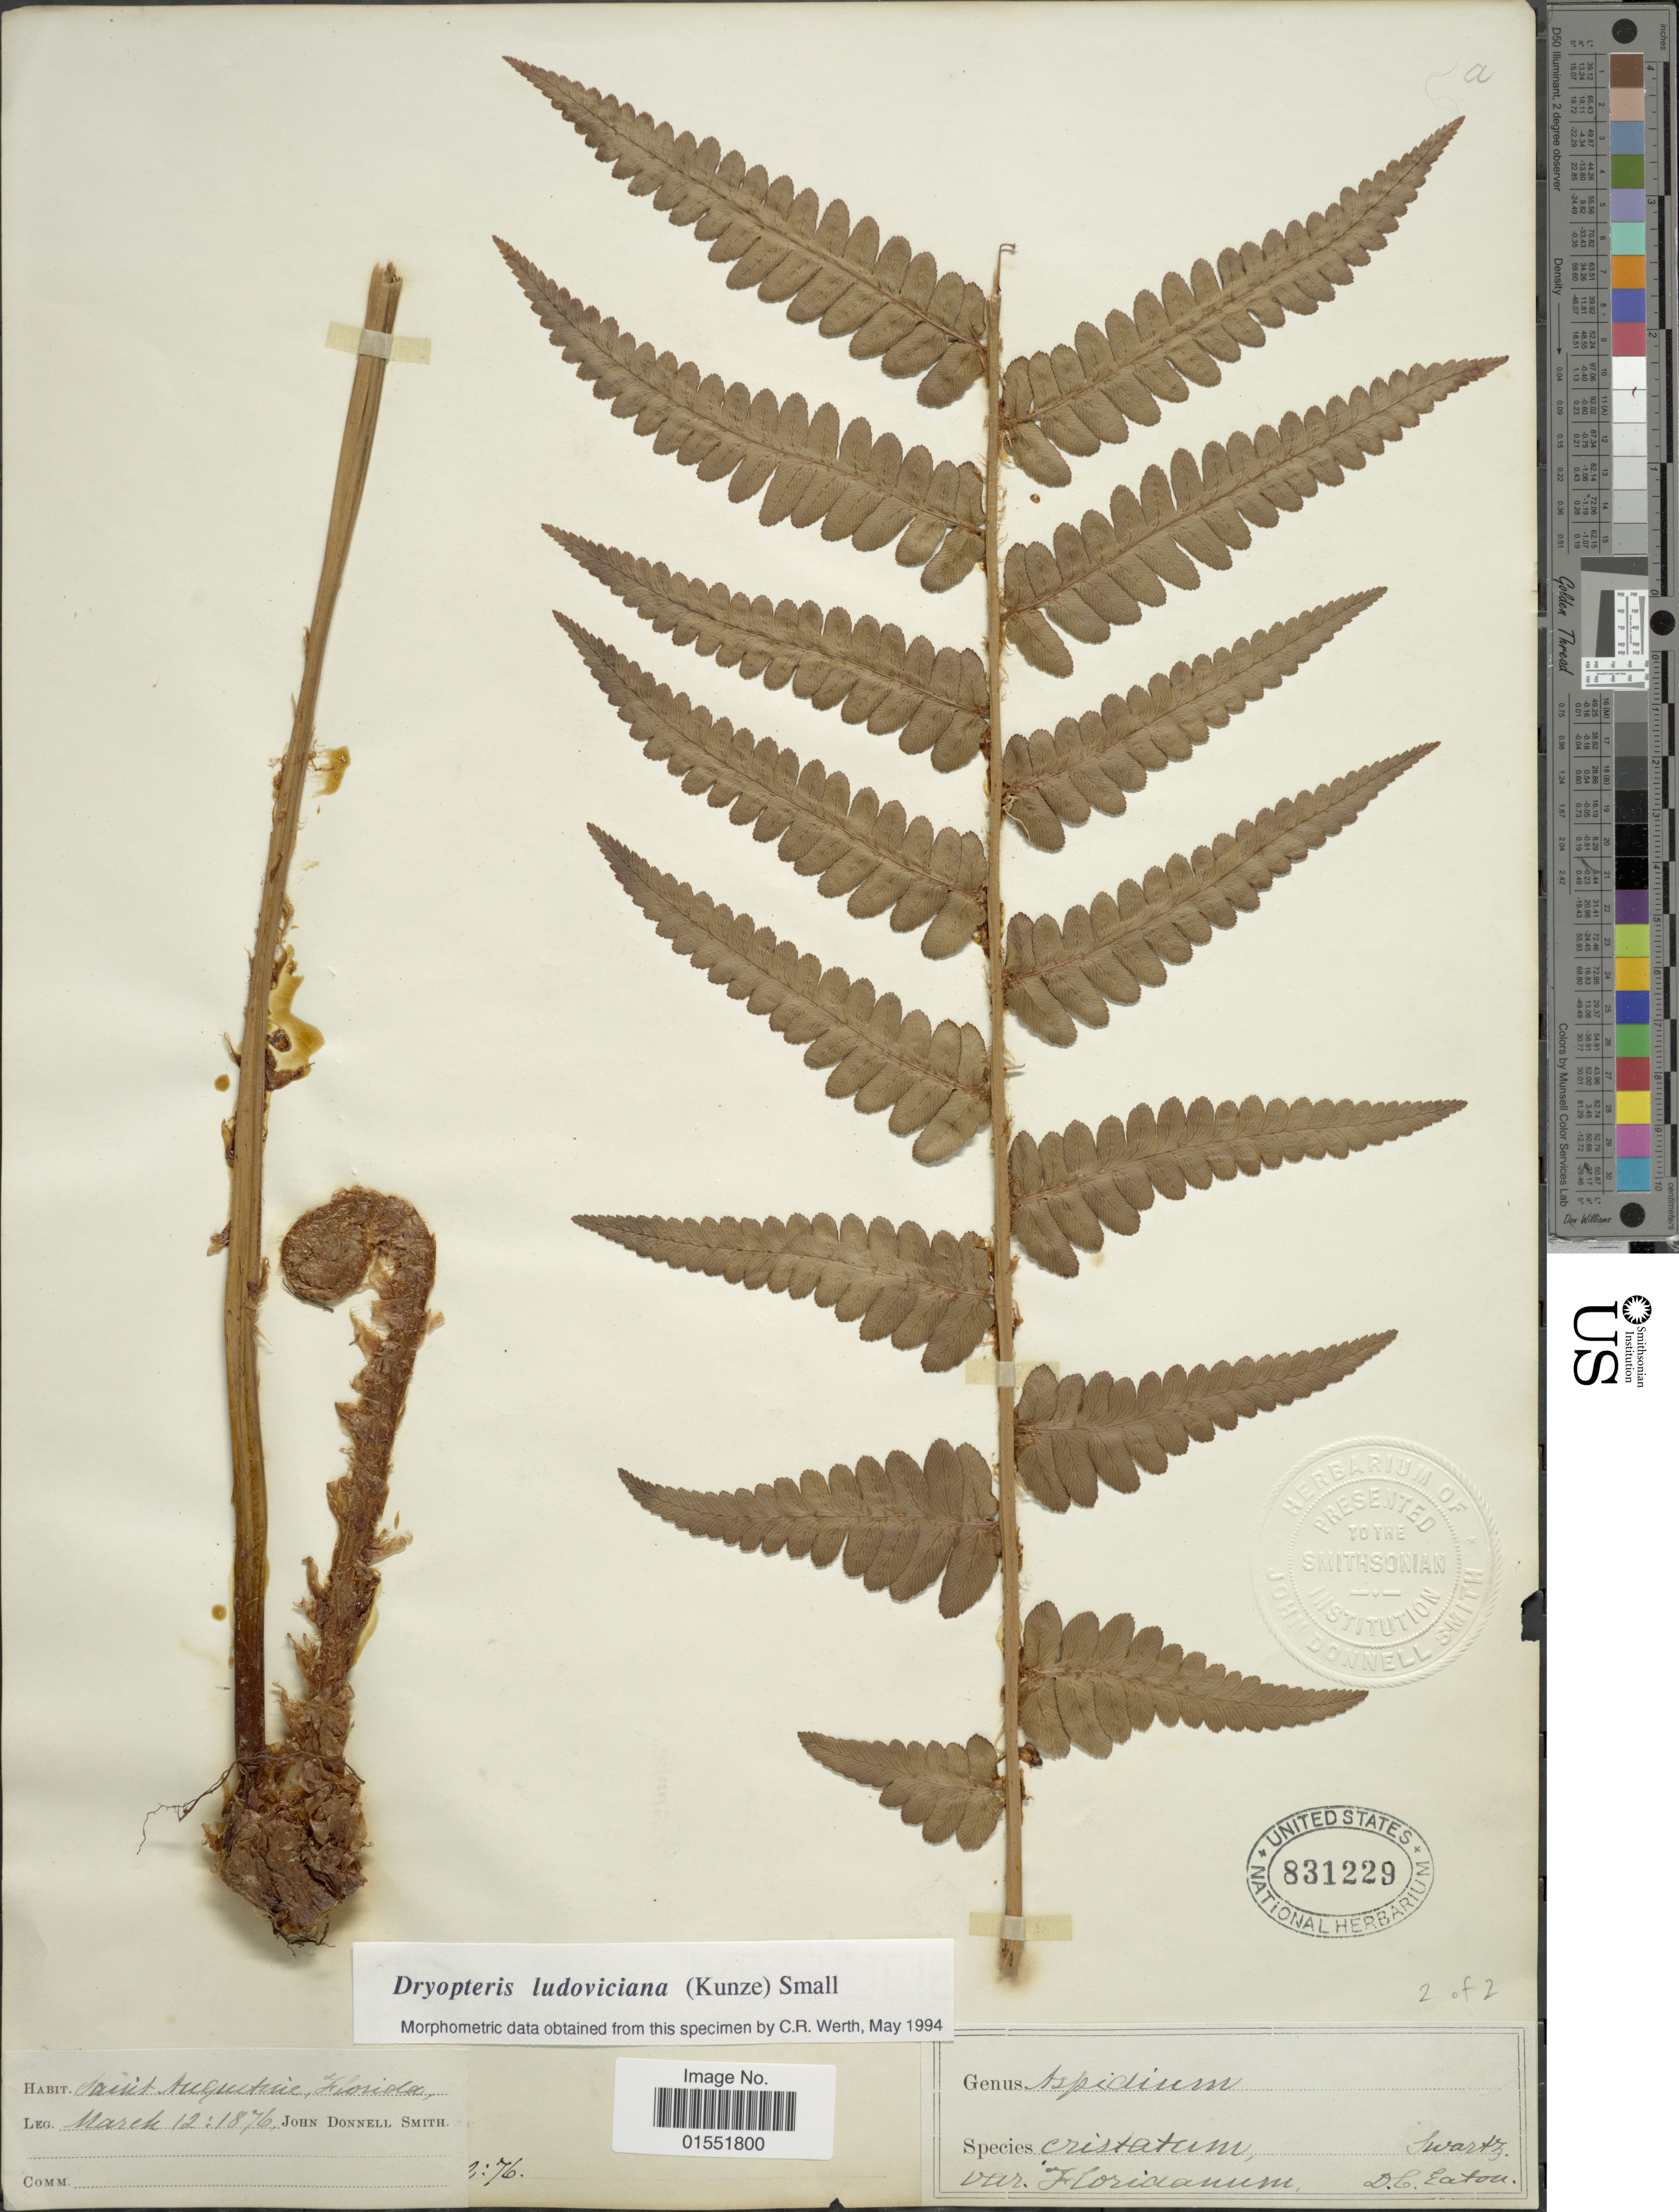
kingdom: Plantae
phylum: Tracheophyta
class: Polypodiopsida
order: Polypodiales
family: Dryopteridaceae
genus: Dryopteris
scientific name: Dryopteris ludoviciana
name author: (Kunze) Small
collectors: J. Donnell Smith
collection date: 1876-03-12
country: United States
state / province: Florida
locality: Saint Augustine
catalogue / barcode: US 831229